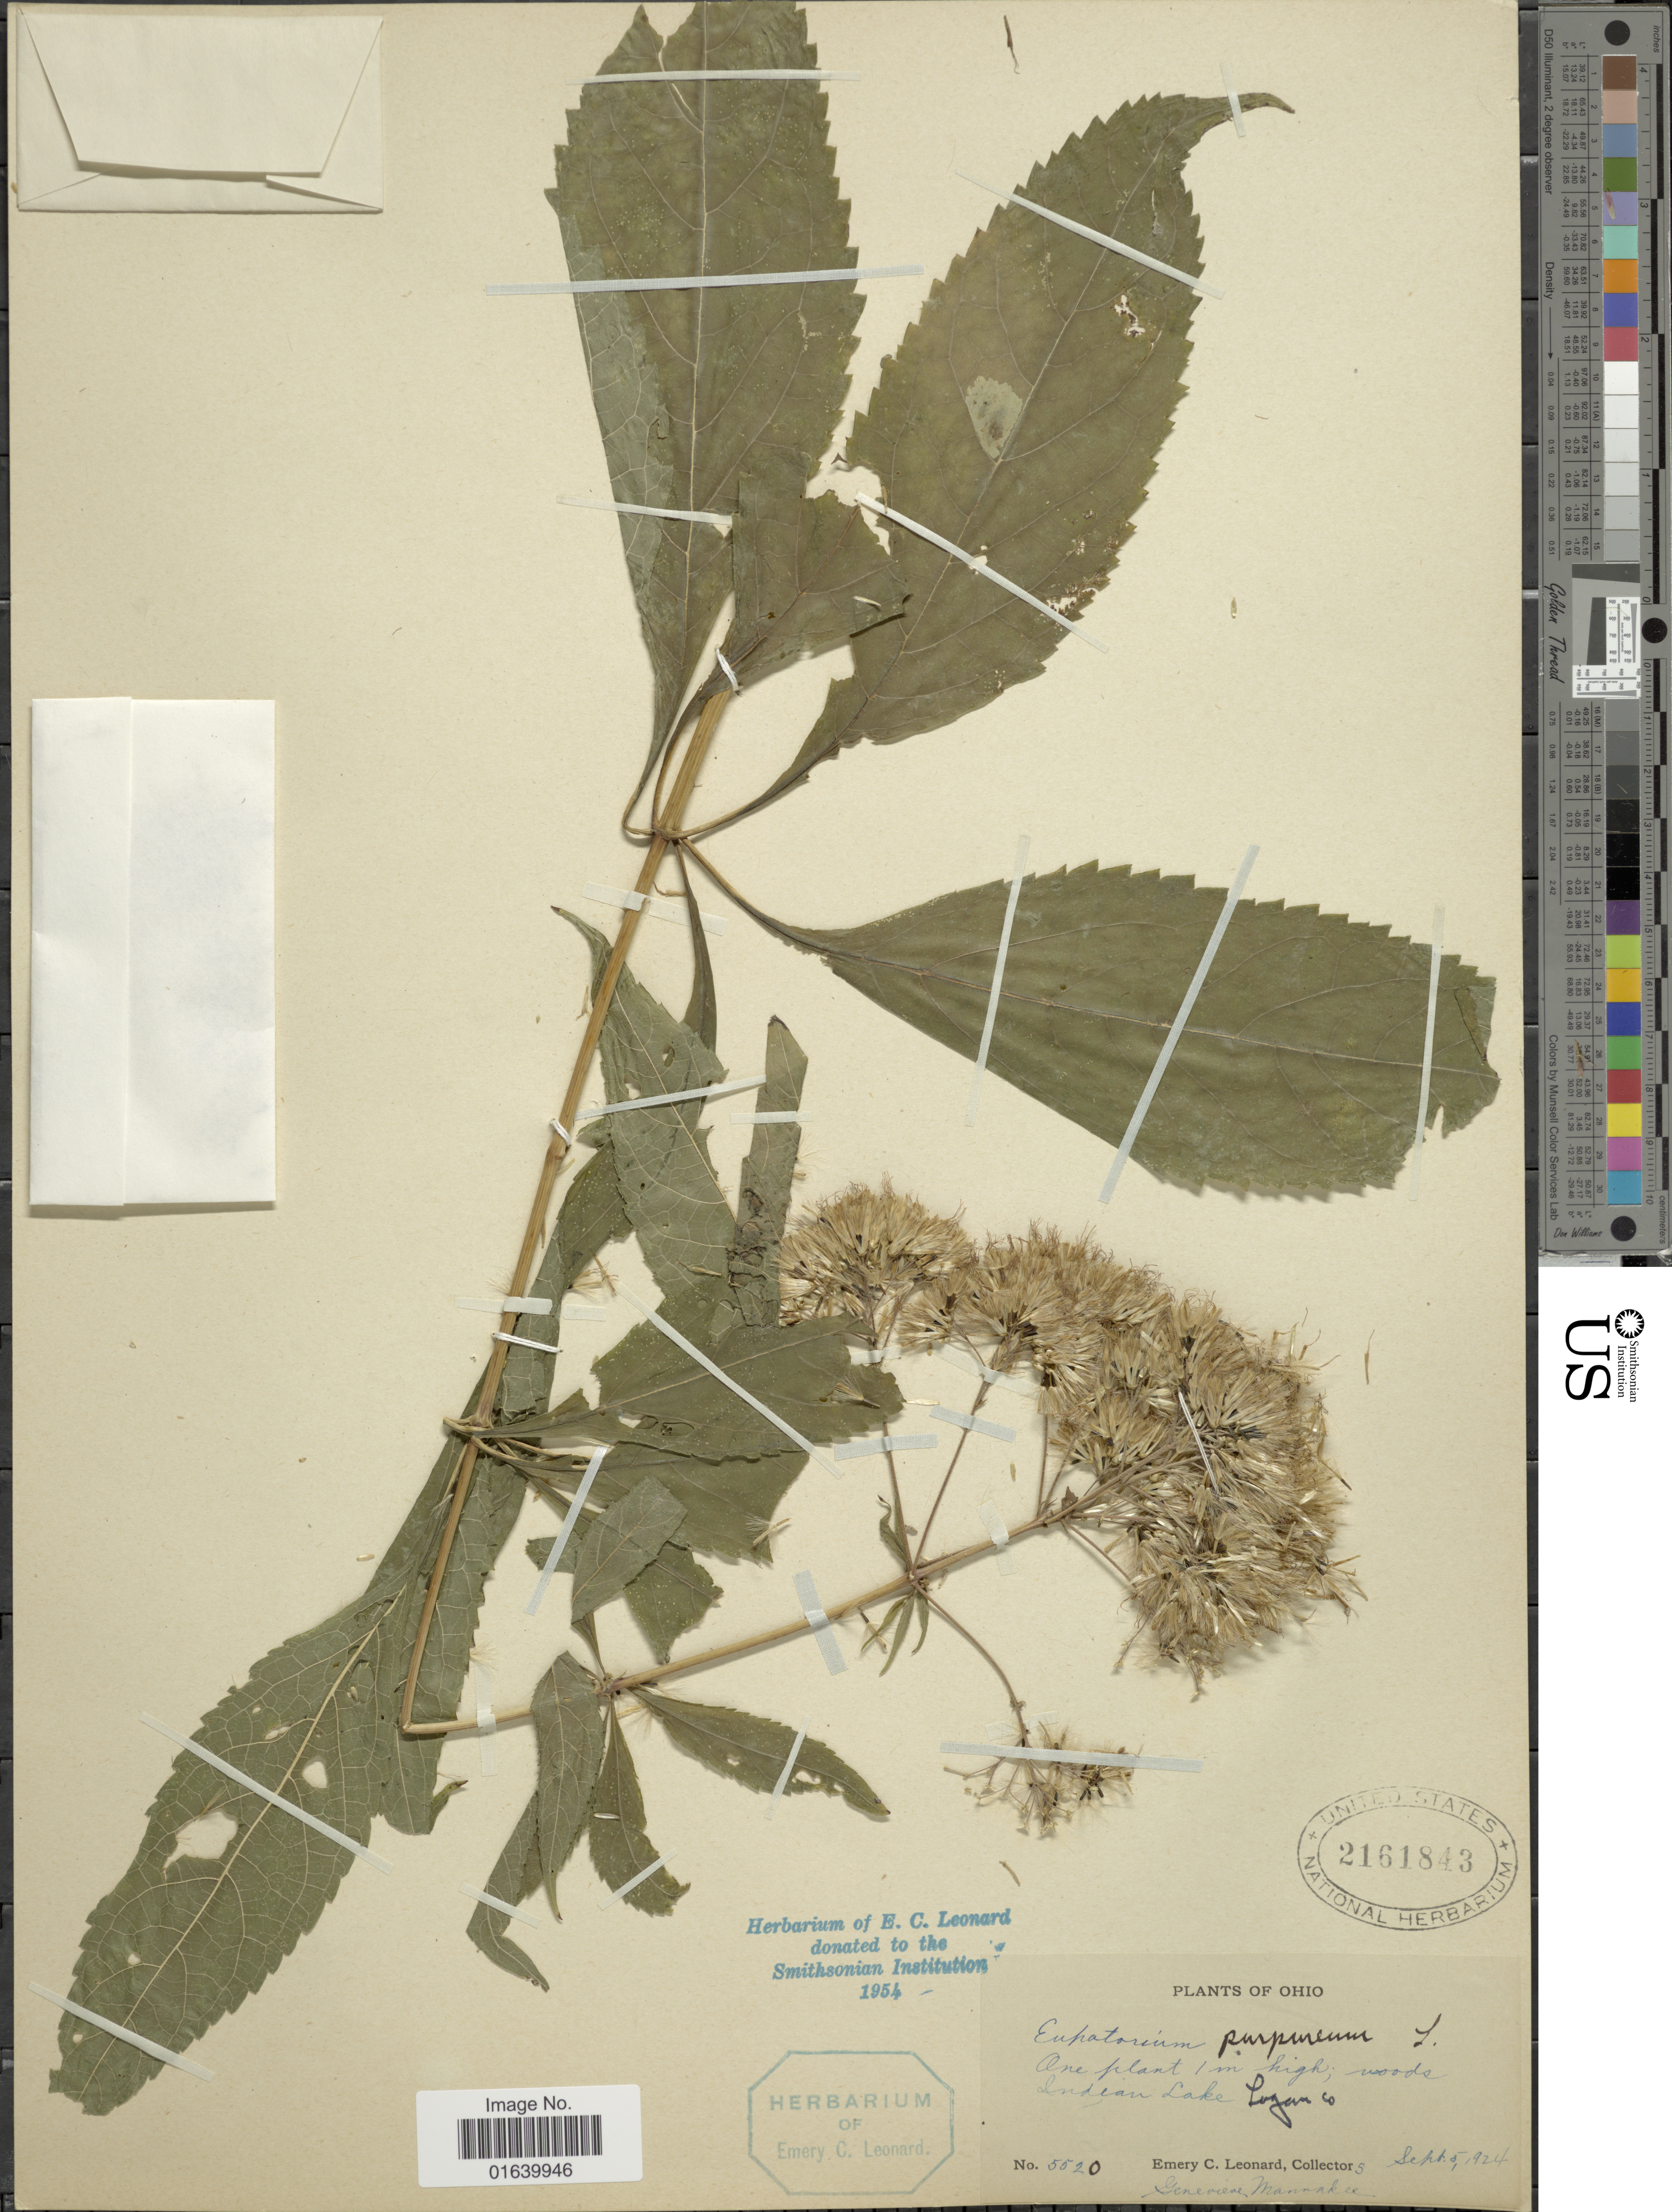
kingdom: Plantae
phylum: Tracheophyta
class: Magnoliopsida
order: Asterales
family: Asteraceae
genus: Eupatorium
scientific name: Eupatorium purpureum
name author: (L.) E.E. Lamont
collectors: E. C. Leonard & G. Mannakee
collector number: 5520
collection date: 1924-09-05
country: United States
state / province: Ohio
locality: Ohio, Indian Lake, Logan Co.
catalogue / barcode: US 2161843